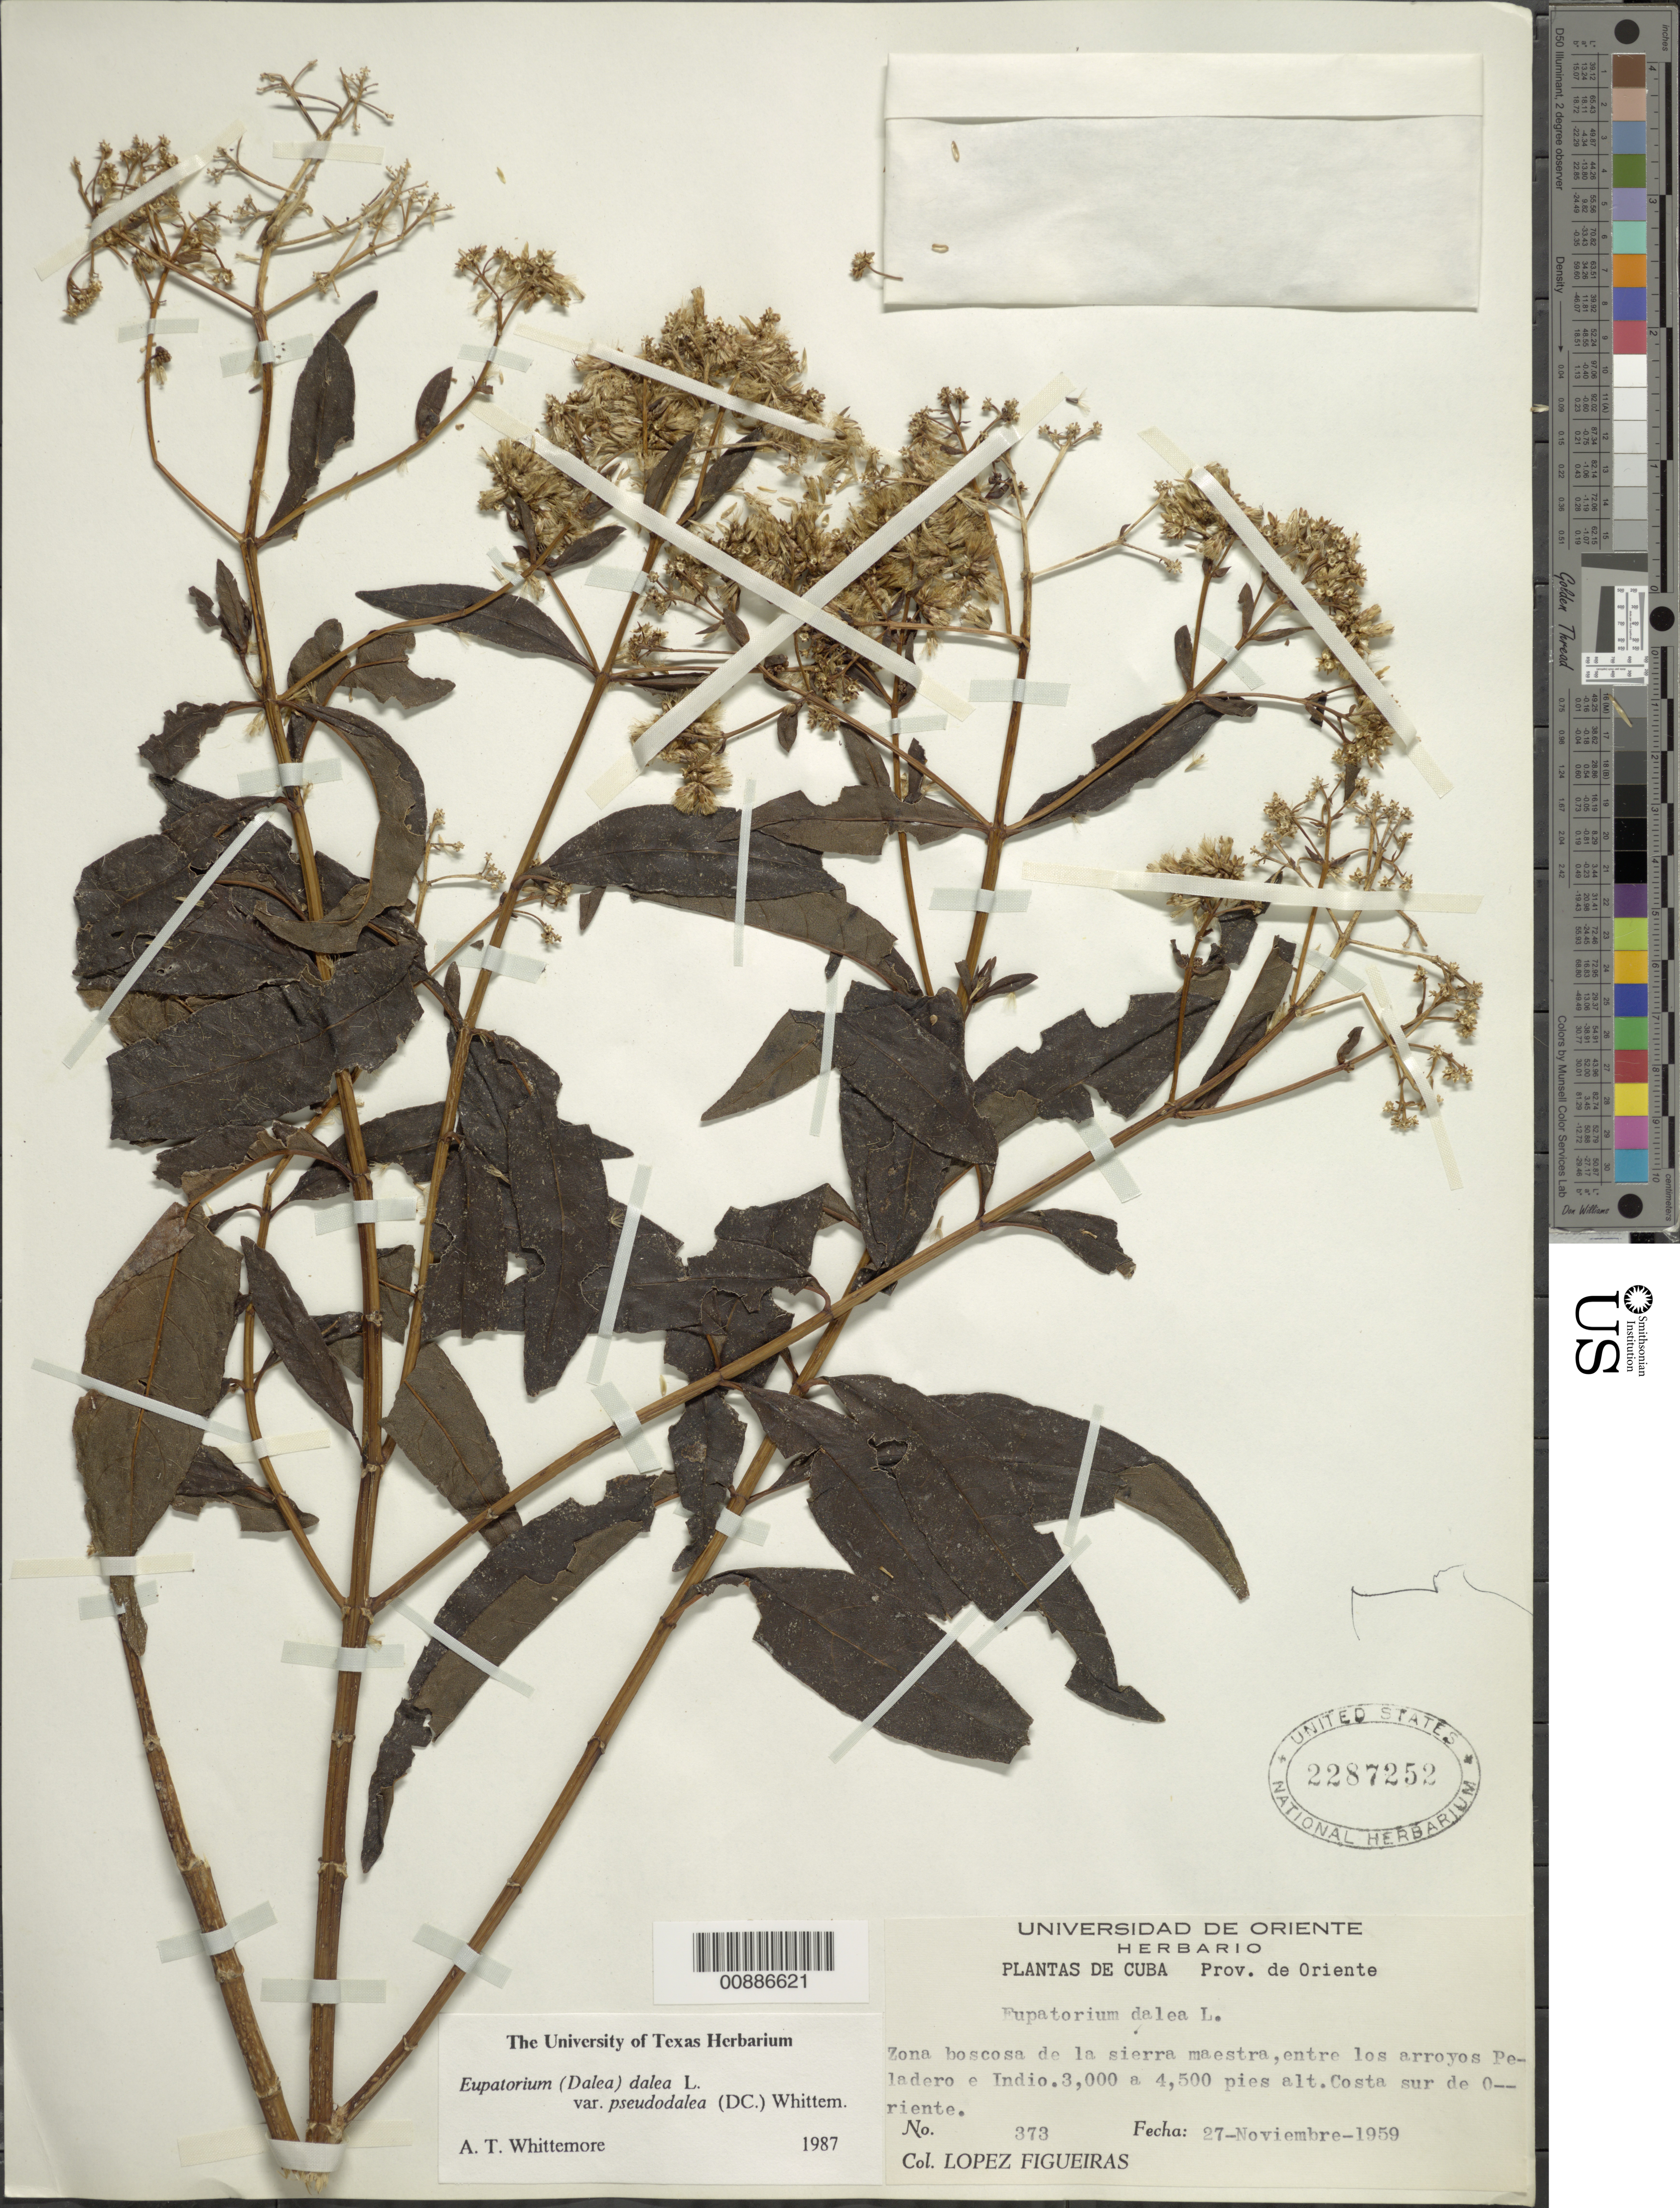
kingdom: Plantae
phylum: Tracheophyta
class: Magnoliopsida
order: Asterales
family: Asteraceae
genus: Critonia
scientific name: Critonia pseudodalea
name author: DC.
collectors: M. López Figueiras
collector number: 373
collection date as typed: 27 Nov 1959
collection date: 1959-11-27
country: Cuba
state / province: Oriente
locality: Zona boscosa de la sierra maestra, entre los arroyos Peladero e Indio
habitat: Woods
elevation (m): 914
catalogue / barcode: US 2287252